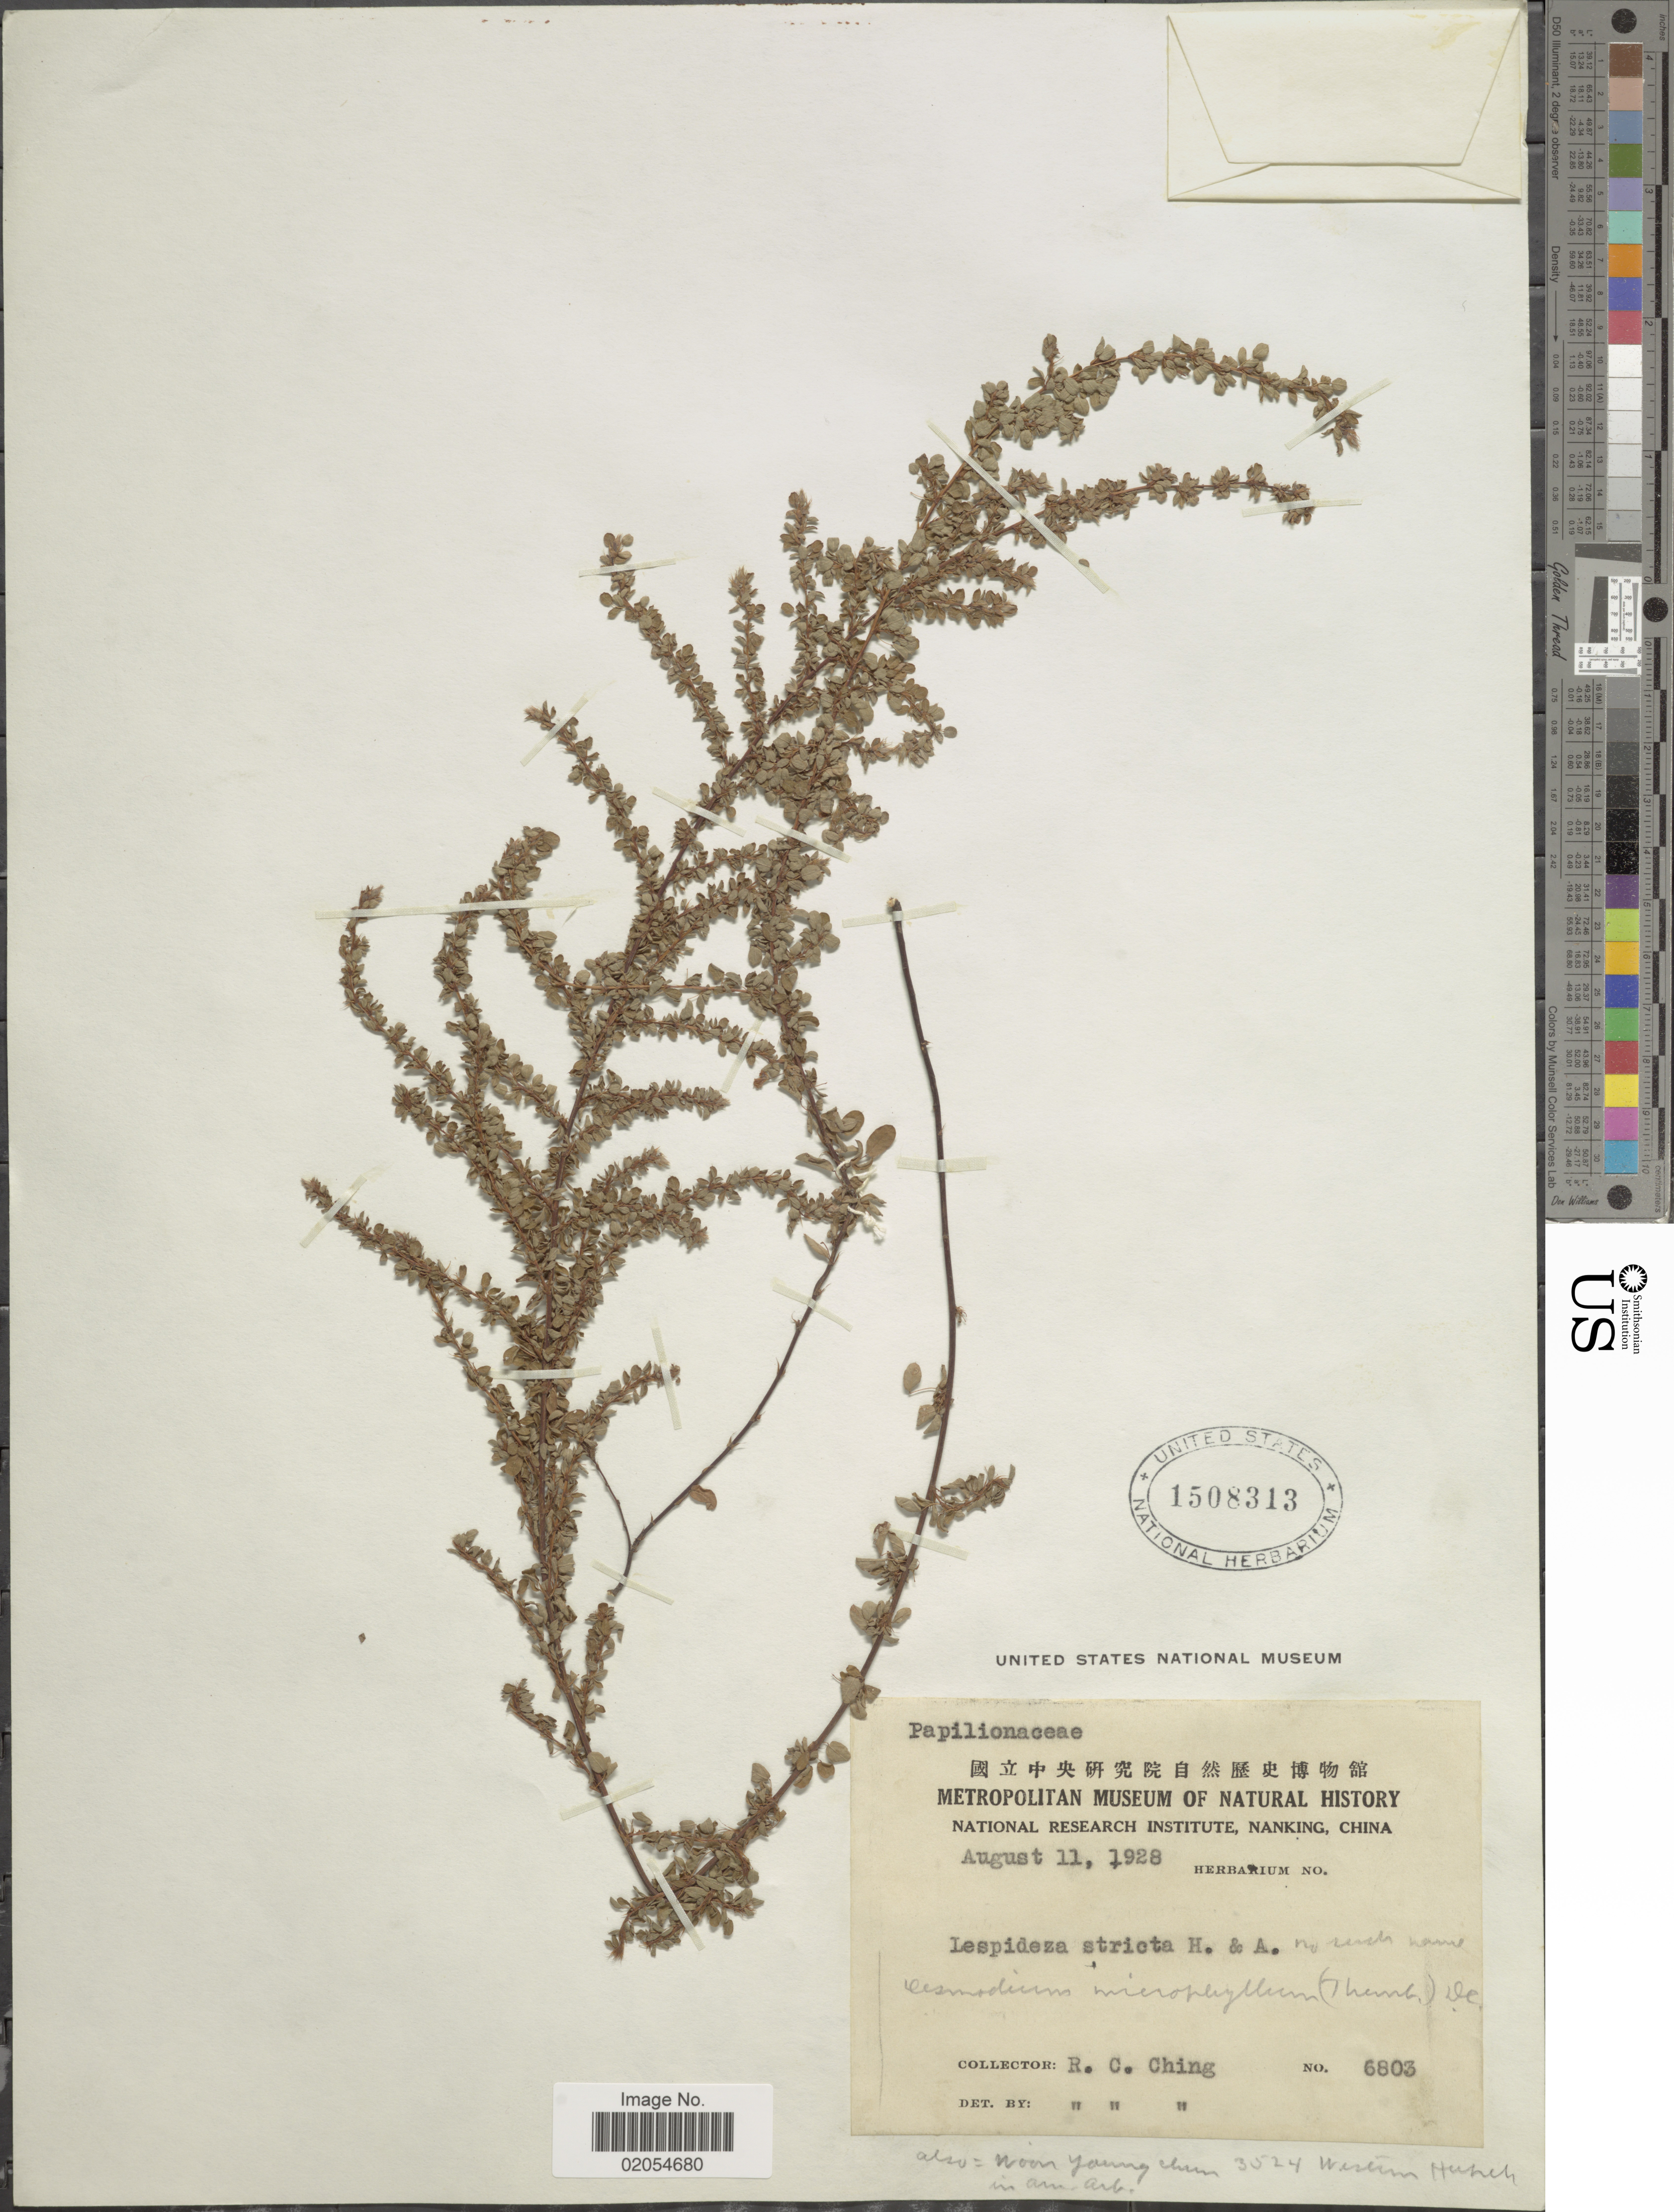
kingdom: Plantae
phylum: Tracheophyta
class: Magnoliopsida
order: Fabales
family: Fabaceae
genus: Leptodesmia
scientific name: Leptodesmia microphylla var. microphylla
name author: (Thunb.) H. Ohashi & K. Ohashi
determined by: Strong, Mark T., (BOT), Smithsonian Institution - National Museum of Natural History (UNITED STATES)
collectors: R. C. Ching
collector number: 6803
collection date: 1928-08-11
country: China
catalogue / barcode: US 1508313